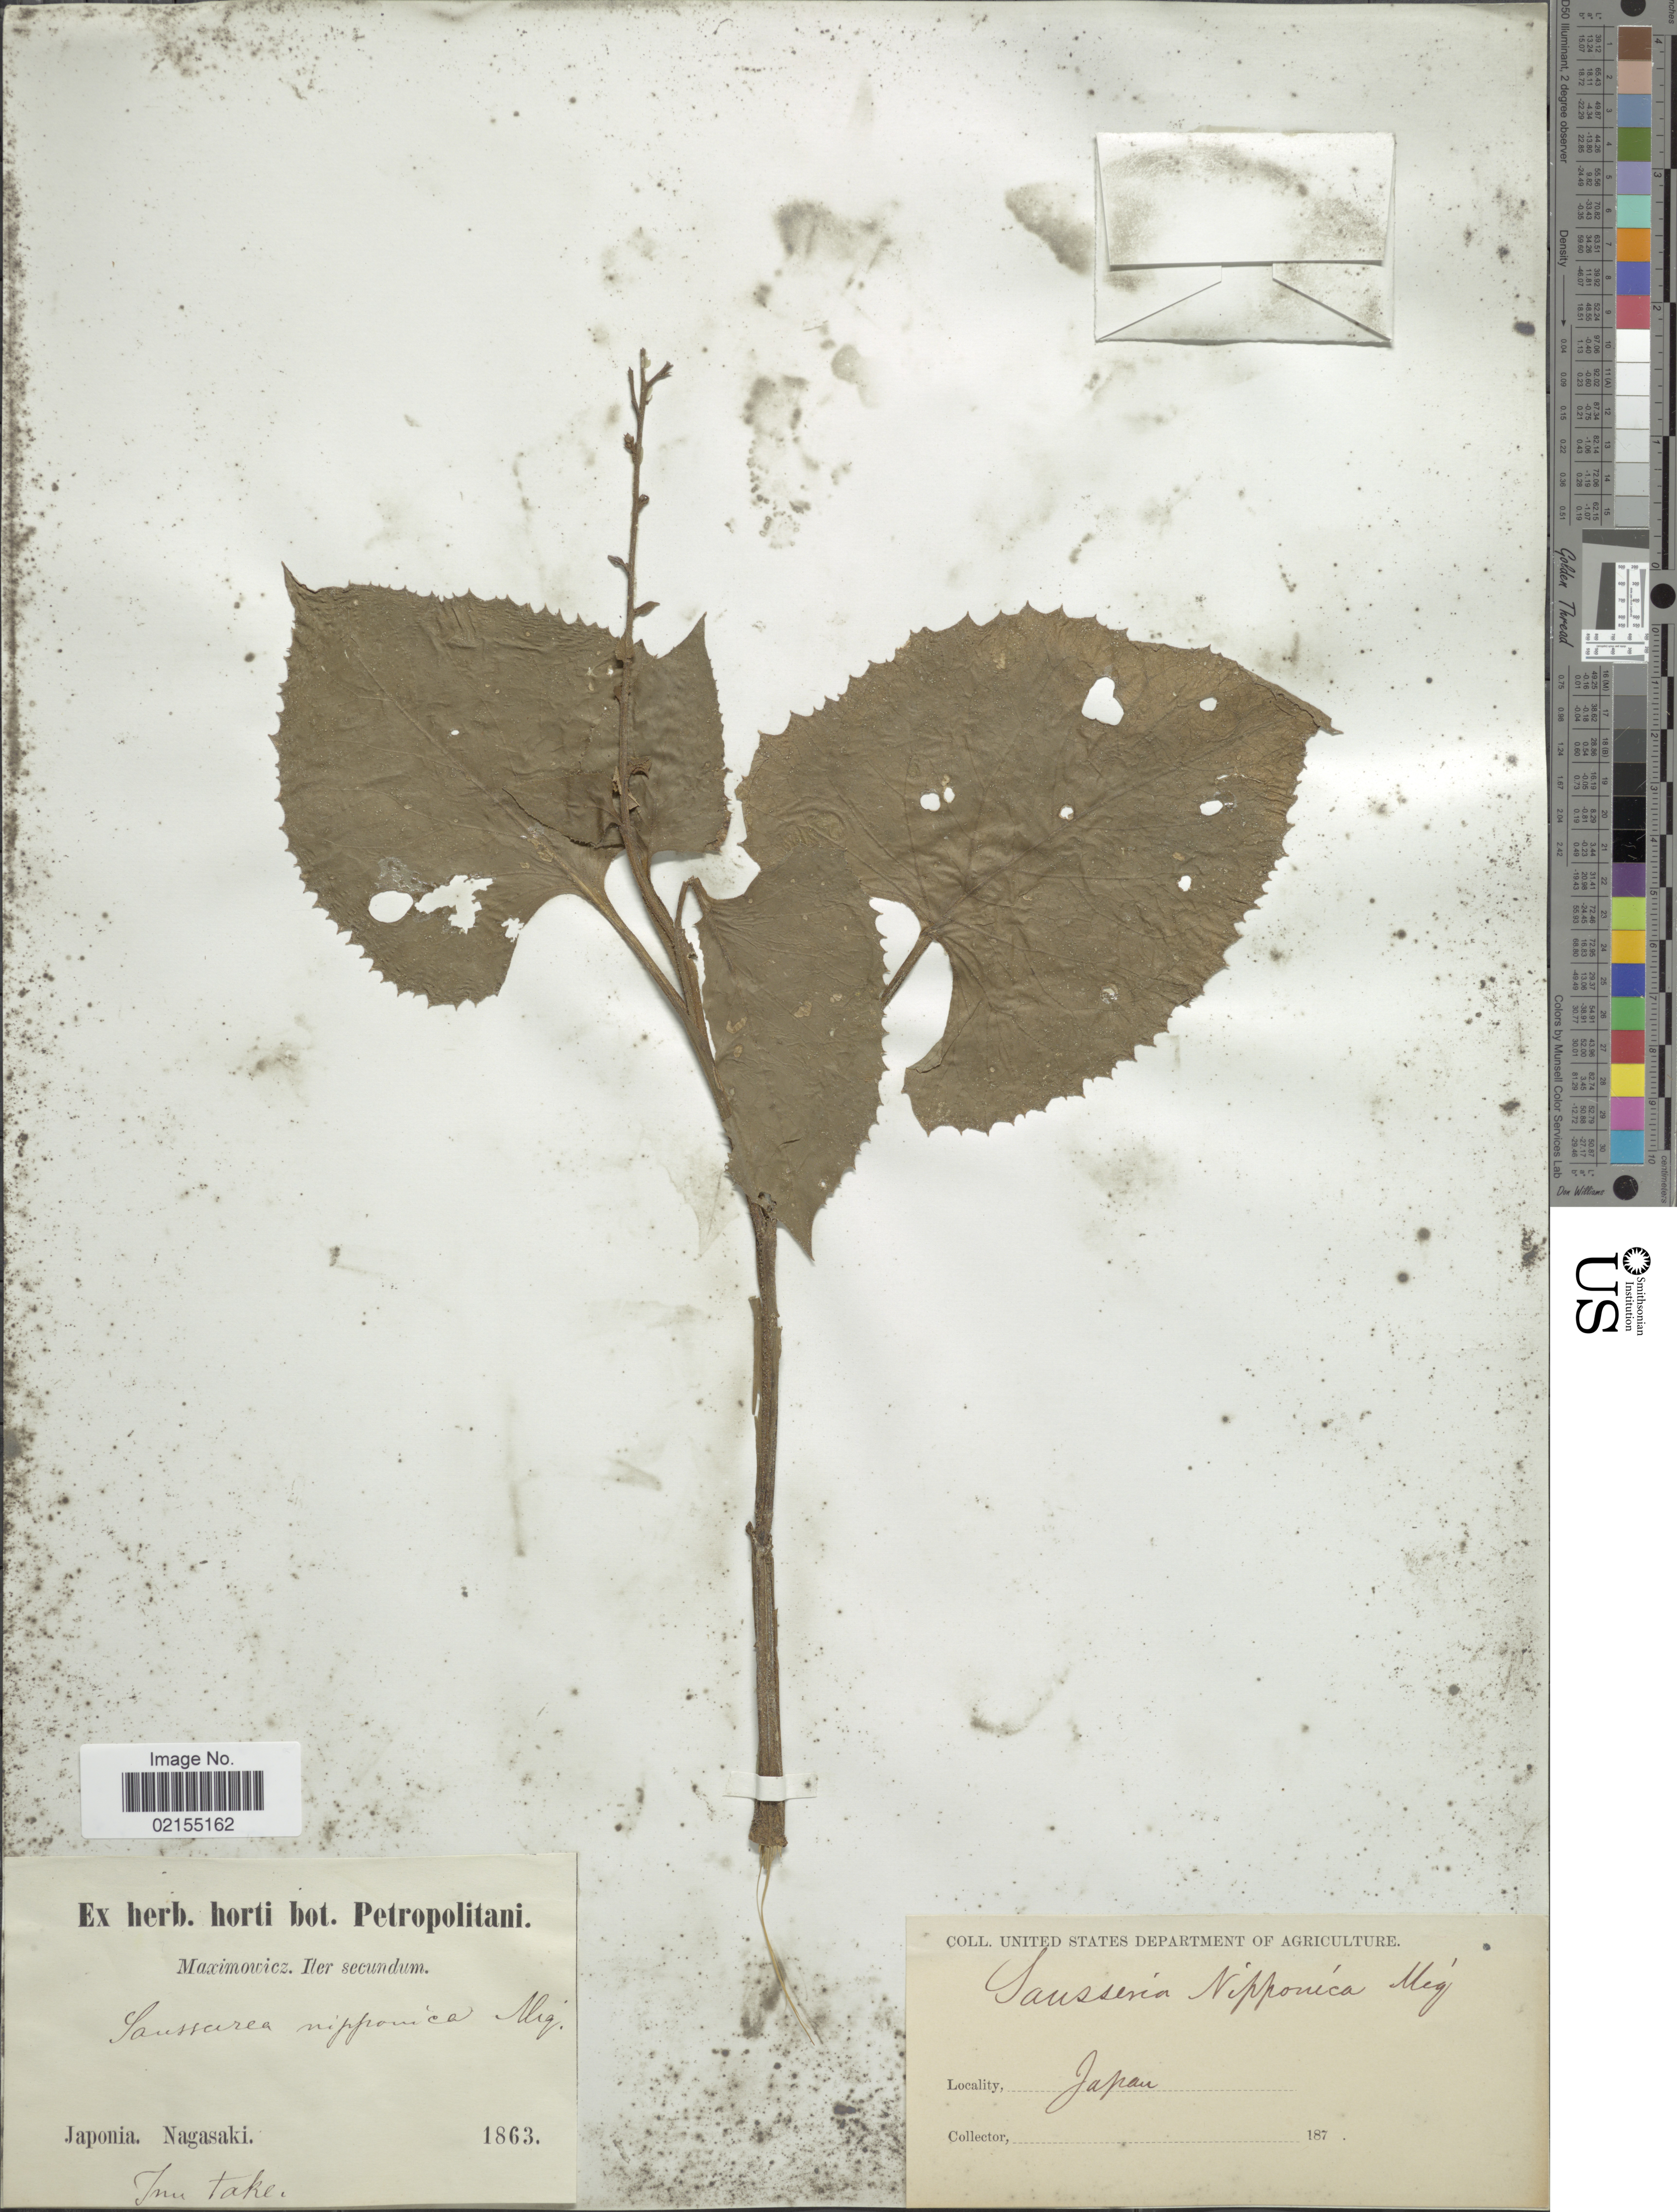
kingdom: Plantae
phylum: Tracheophyta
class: Magnoliopsida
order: Asterales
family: Asteraceae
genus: Saussurea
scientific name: Saussurea nipponica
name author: Miq.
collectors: Maximowicz, --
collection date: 1863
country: Japan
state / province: Nagasaki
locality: Iter secundum, Japonia, Nagasaki